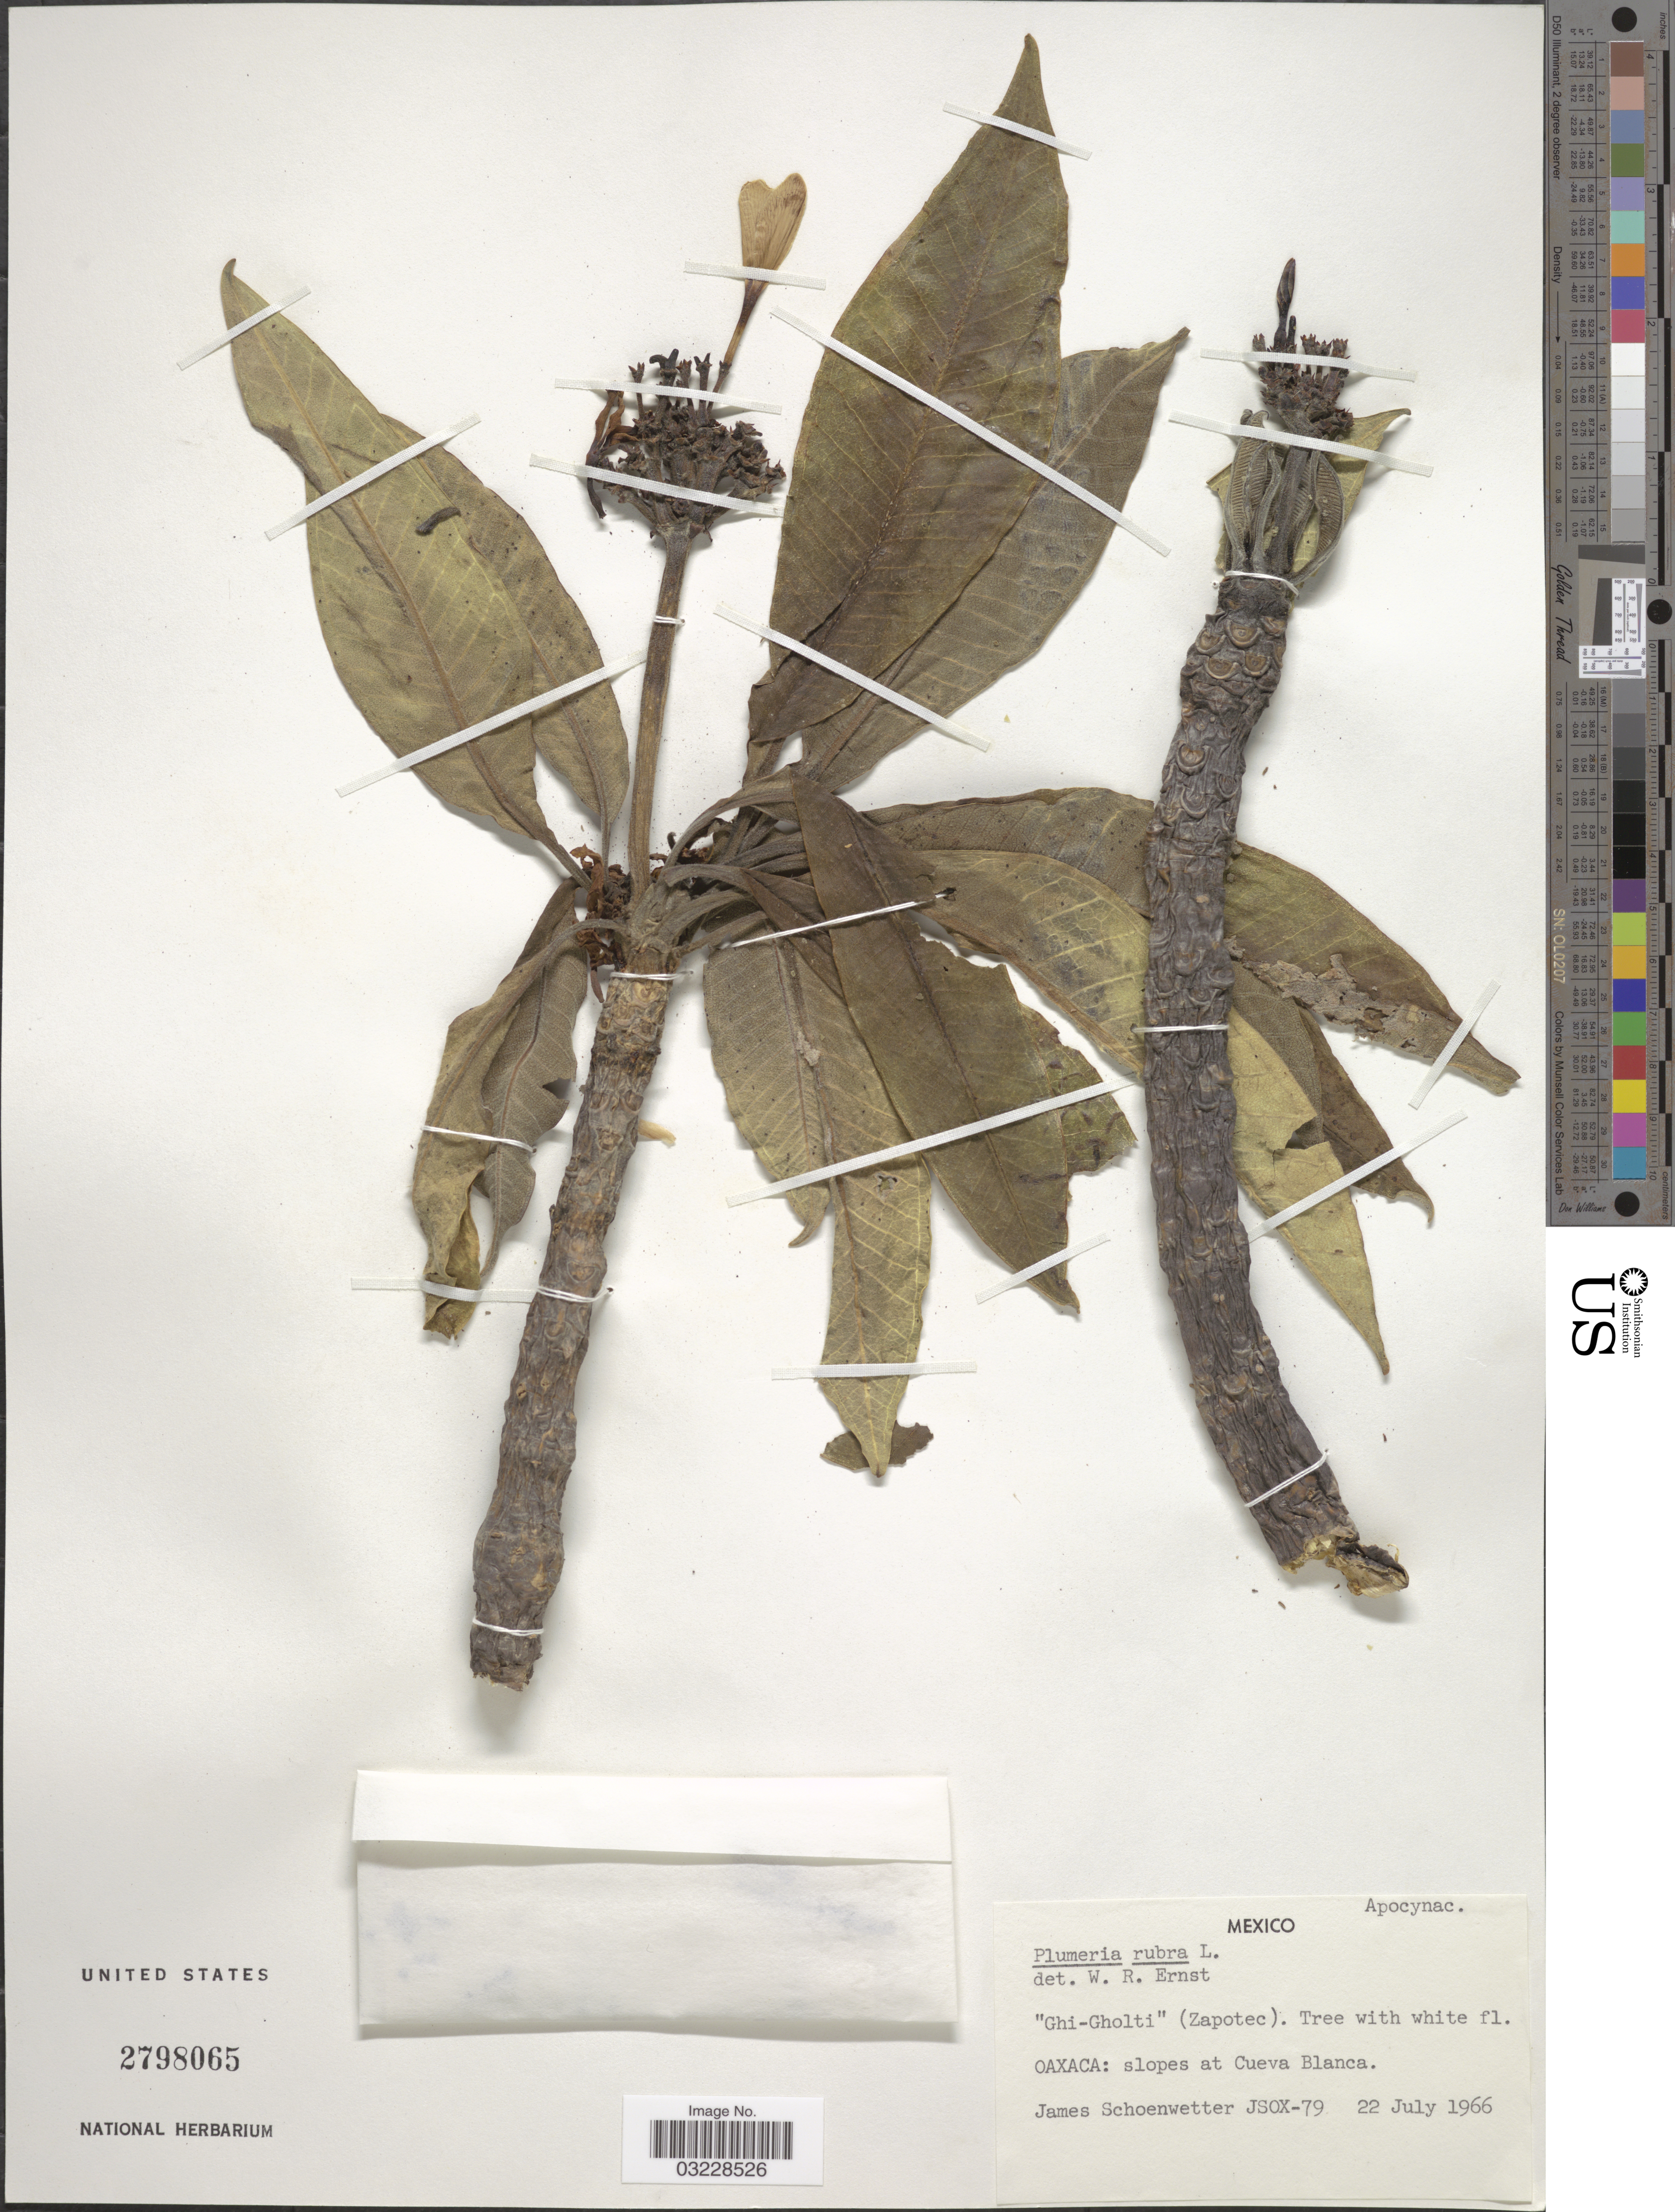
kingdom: Plantae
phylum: Tracheophyta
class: Magnoliopsida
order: Gentianales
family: Apocynaceae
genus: Plumeria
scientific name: Plumeria rubra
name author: L.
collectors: J. Schoenwetter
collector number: JSOX-79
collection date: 1966-07-22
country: Mexico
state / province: Oaxaca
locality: Oaxaca: slopes at Cueva Blanca.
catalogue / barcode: US 2798065